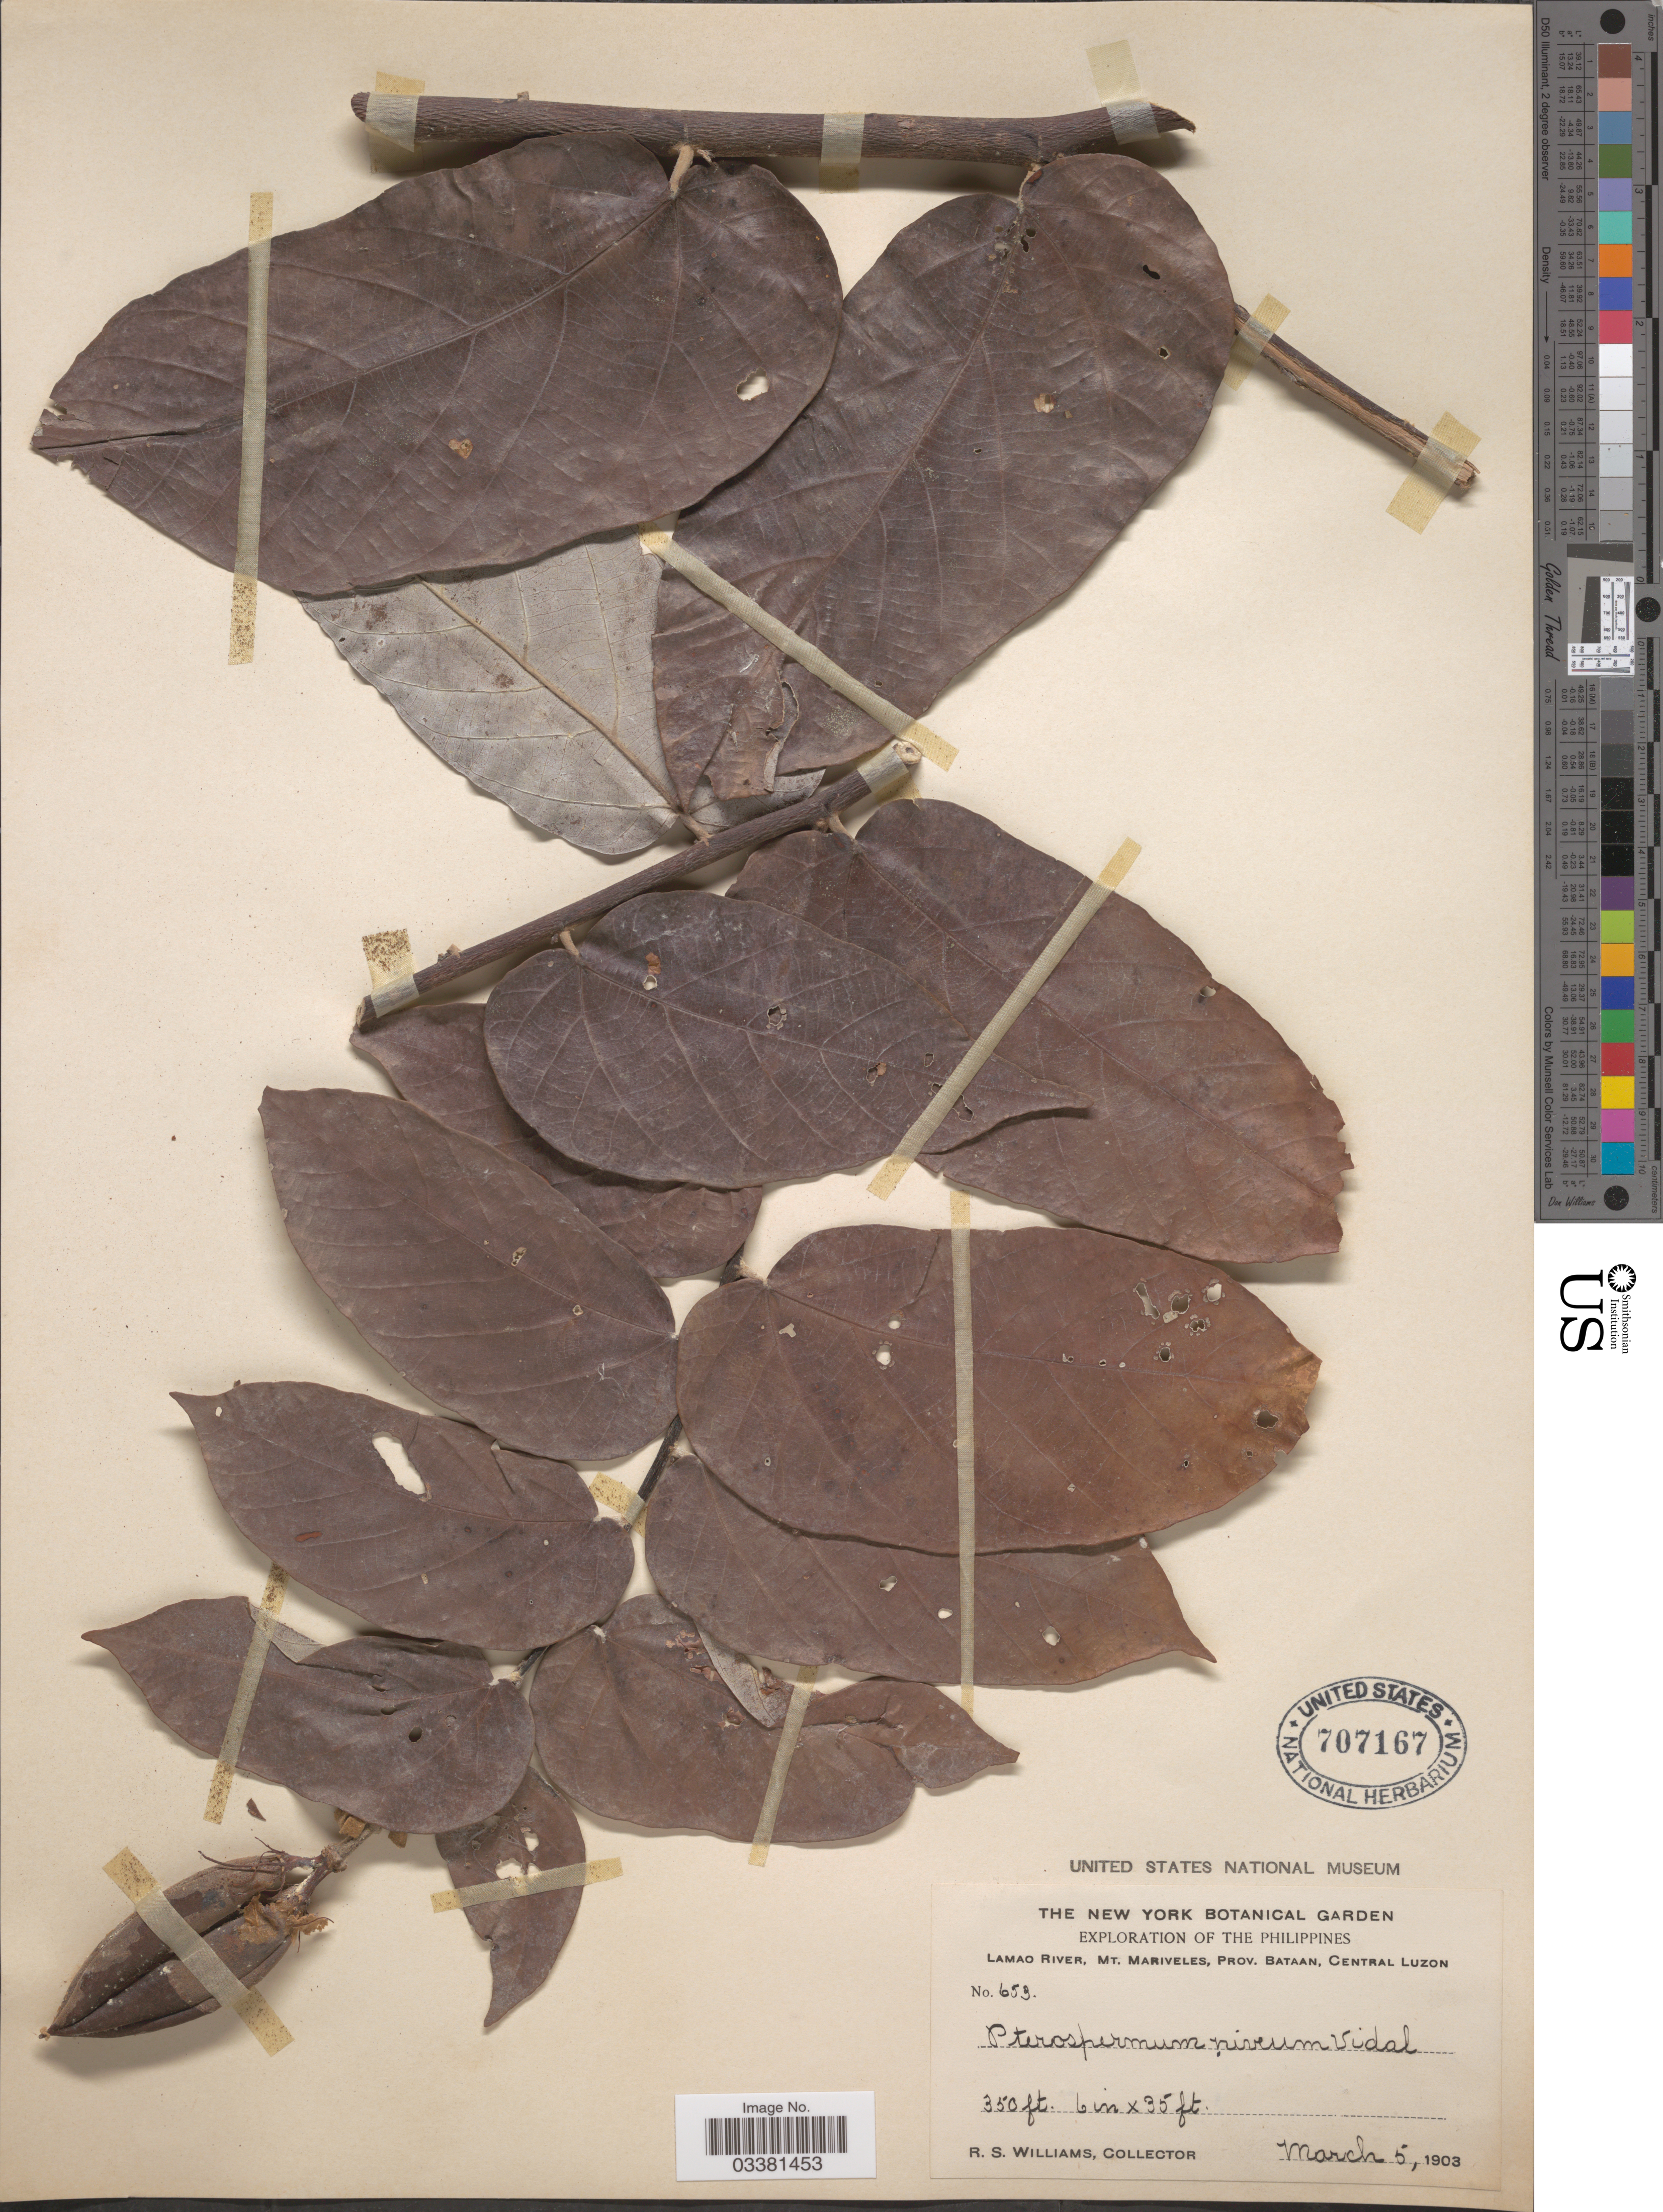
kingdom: Plantae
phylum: Tracheophyta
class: Magnoliopsida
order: Malvales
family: Malvaceae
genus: Pterospermum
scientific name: Pterospermum niveum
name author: S. Vidal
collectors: R. S. Williams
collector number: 653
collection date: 1903-03-05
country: Philippines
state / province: Central Luzon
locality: Lamao River, Mt. Mariveles, Prov. Bataan, Central Luzon.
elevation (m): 107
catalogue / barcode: US 707167